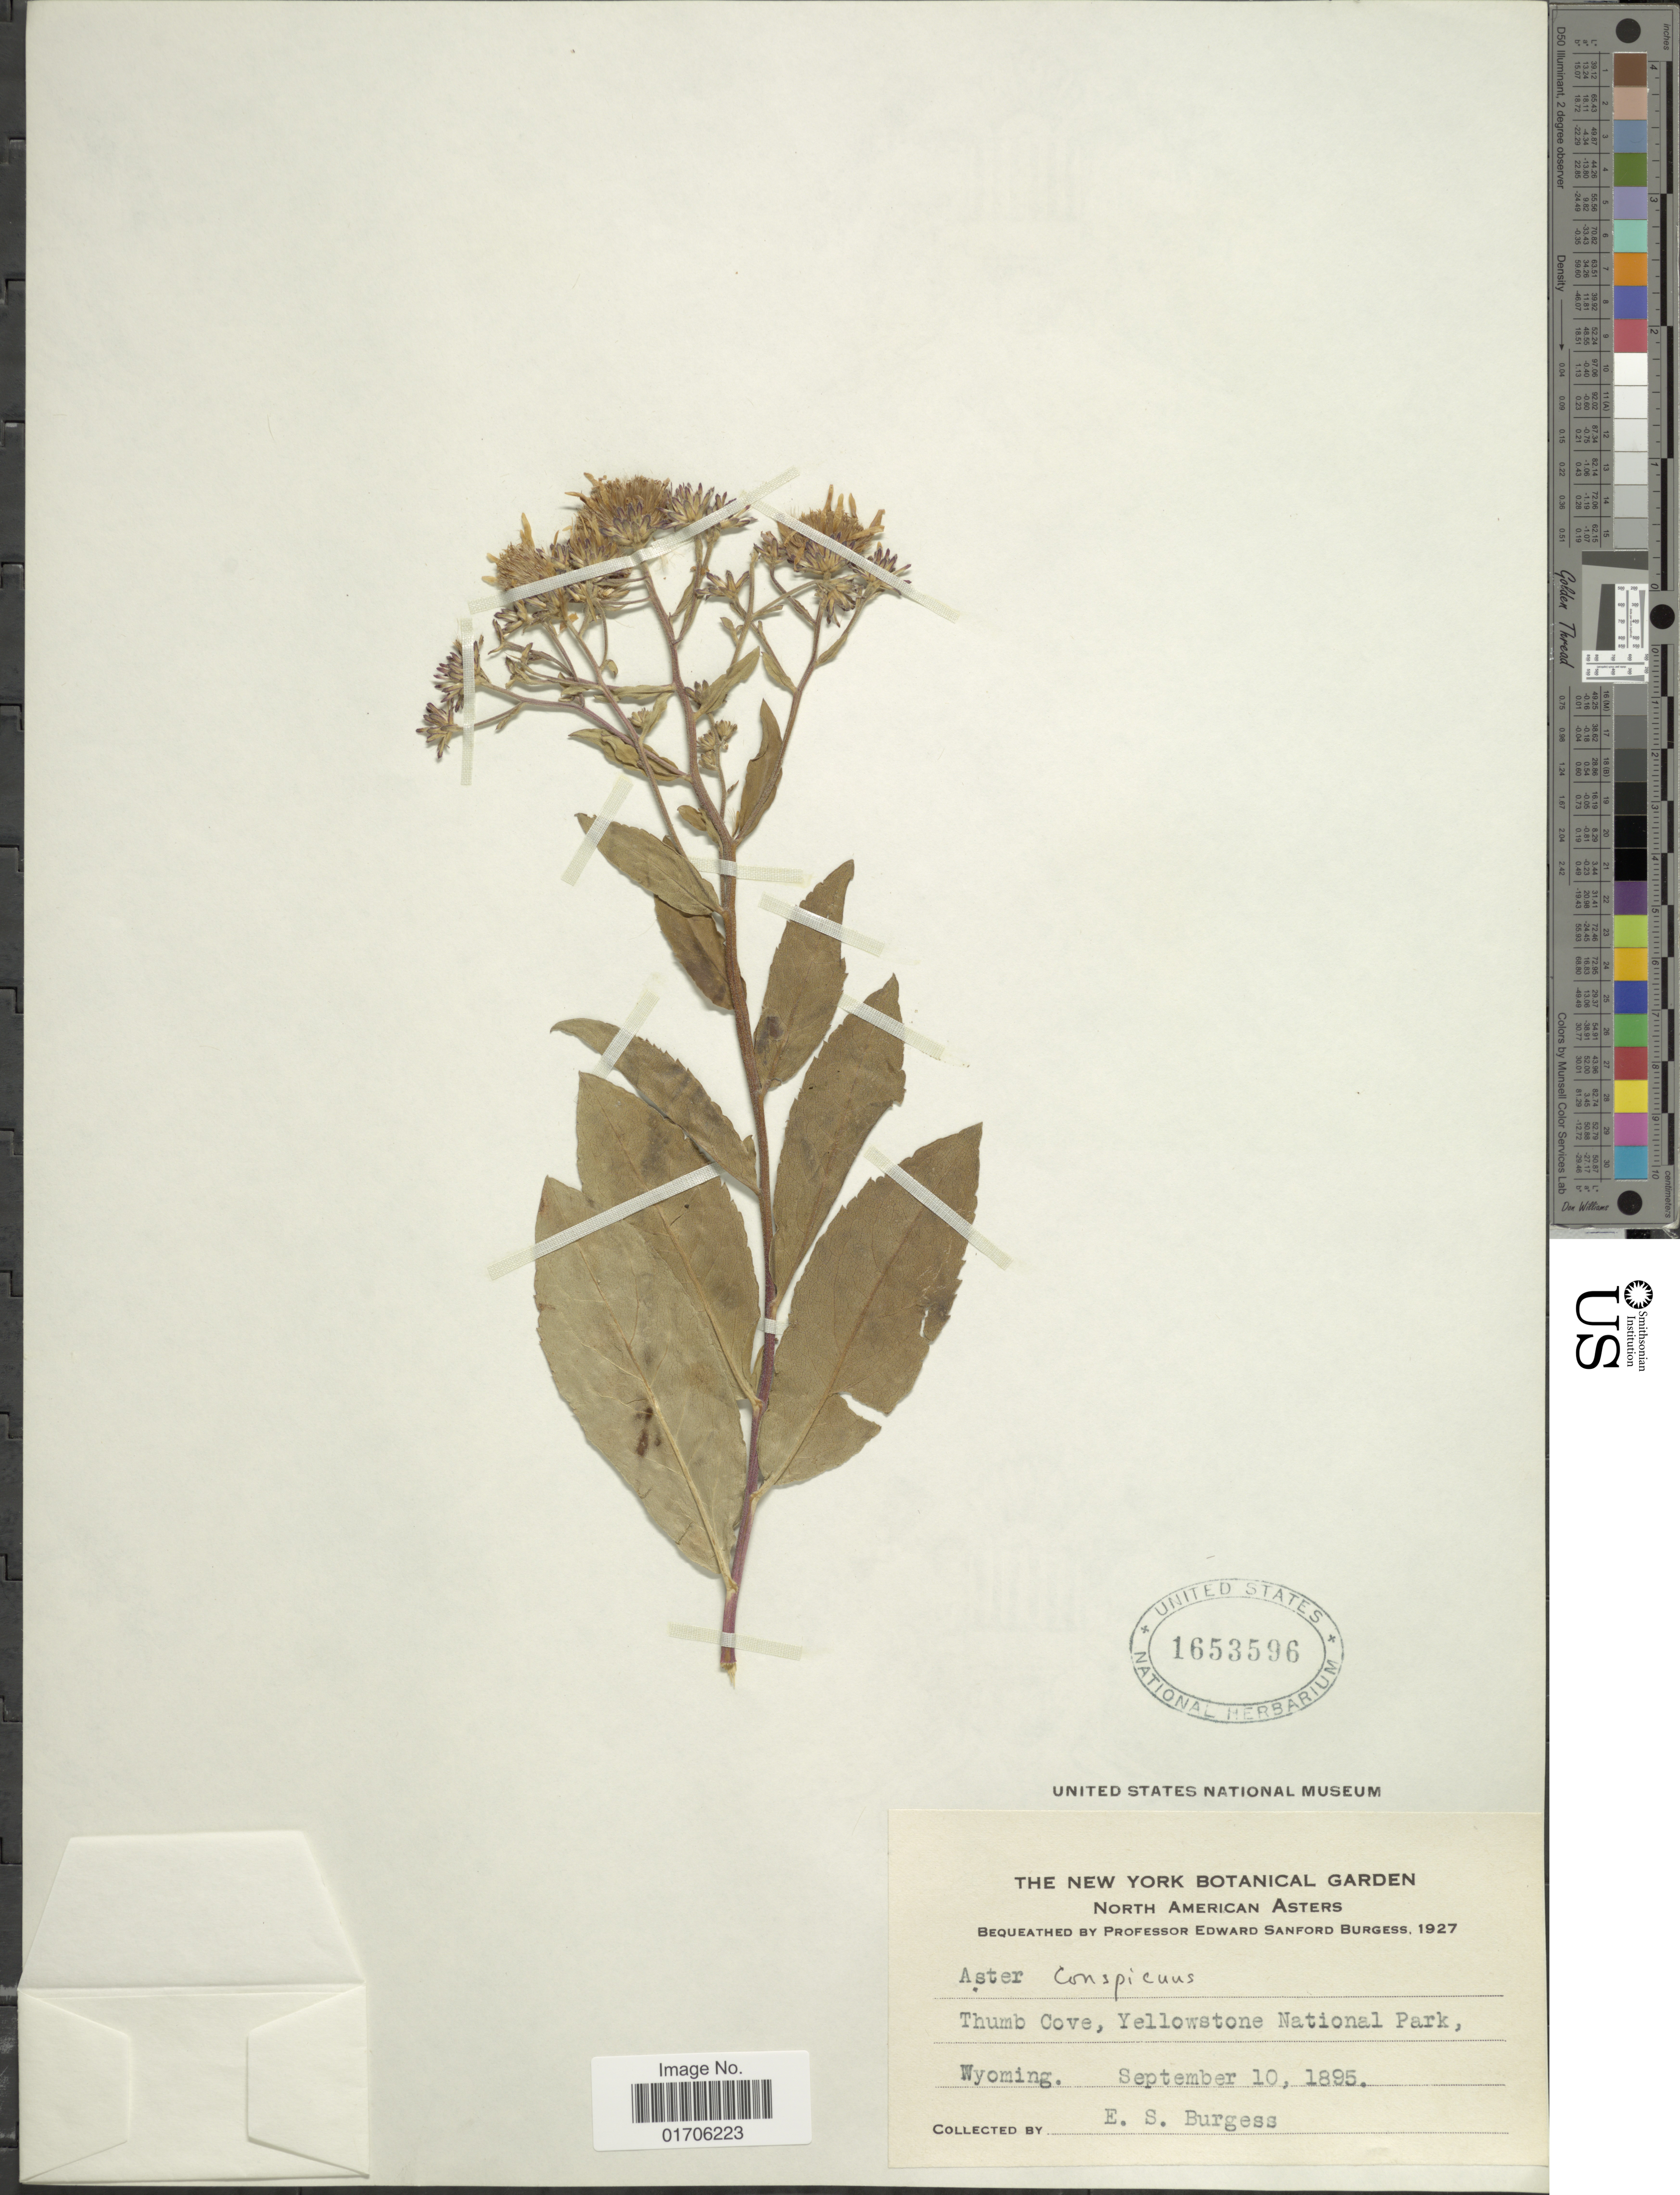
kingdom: Plantae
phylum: Tracheophyta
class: Magnoliopsida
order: Asterales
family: Asteraceae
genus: Eurybia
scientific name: Eurybia conspicua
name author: (Lindl.) G.L. Nesom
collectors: E. Burgess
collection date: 1895-09-10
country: United States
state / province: Wyoming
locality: Thumb Cove, Yellowstone National Park, Wyoming.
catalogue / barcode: US 1653596